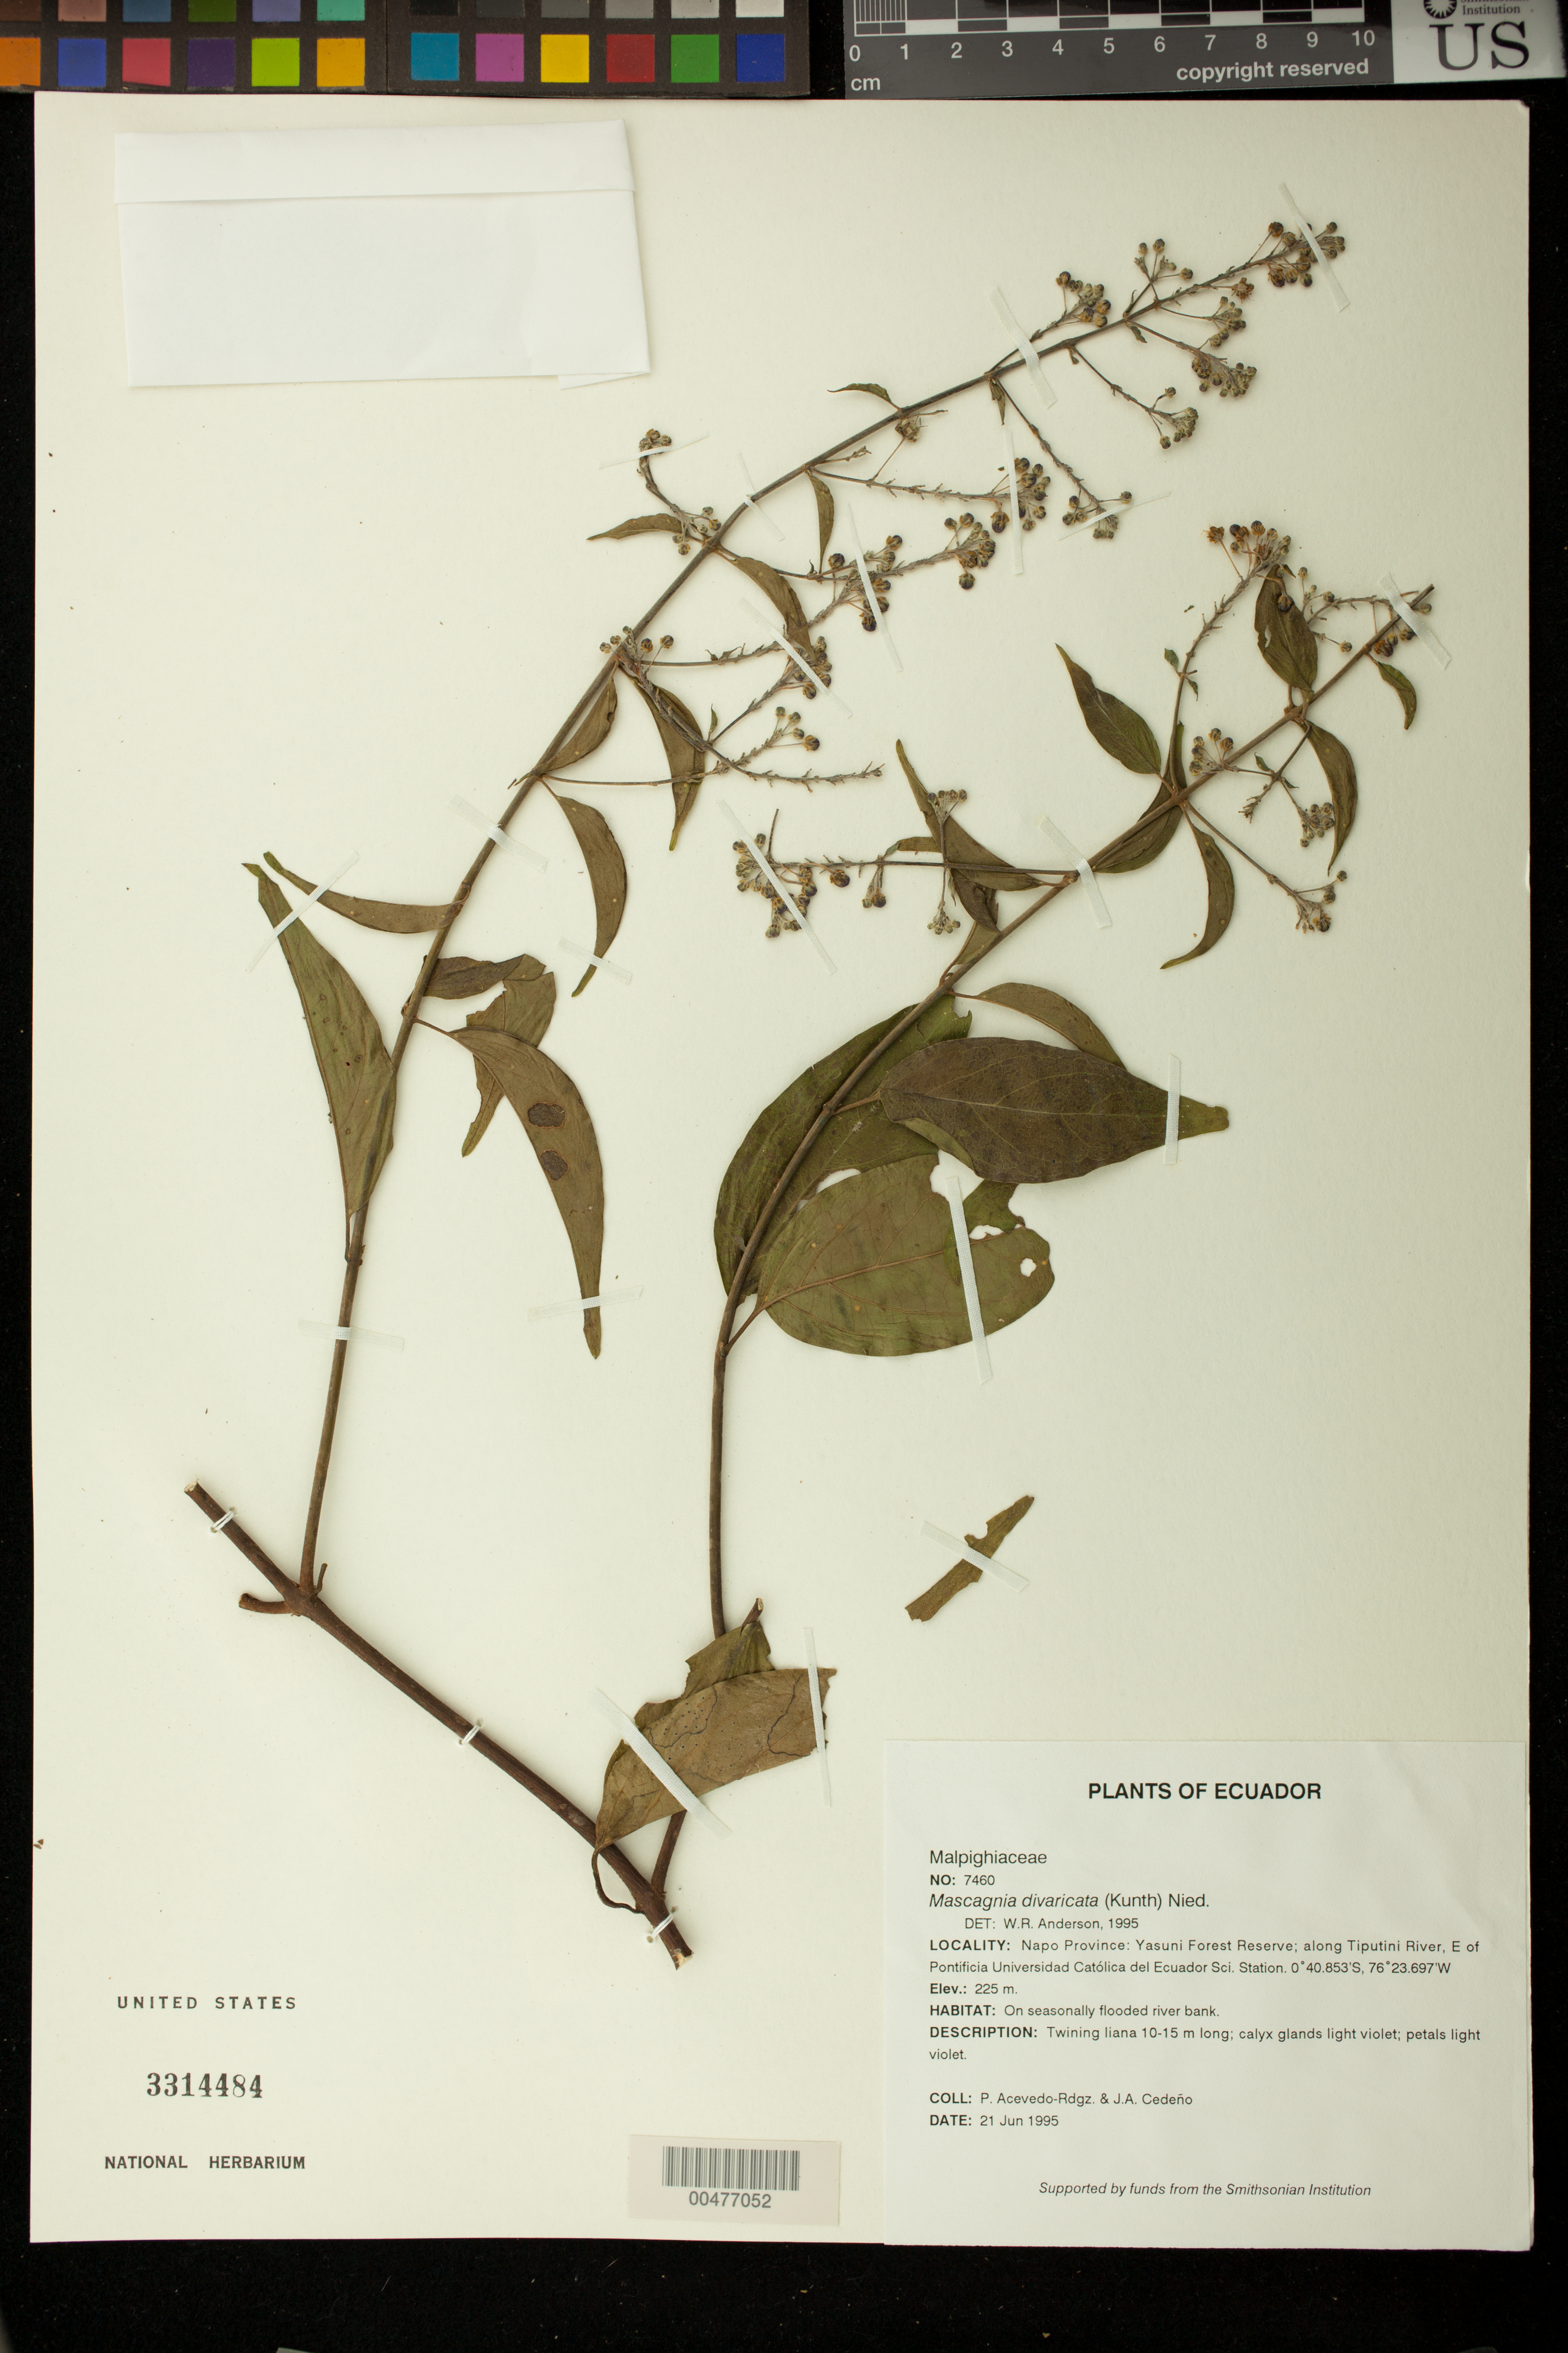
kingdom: Plantae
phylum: Tracheophyta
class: Magnoliopsida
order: Malpighiales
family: Malpighiaceae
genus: Mascagnia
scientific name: Mascagnia divaricata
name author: (Kunth) Nied.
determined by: Anderson, W. R., (MICH), University of Michigan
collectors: P. Acevedo-Rodr. & J. A. Cedeño M.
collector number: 7460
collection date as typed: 21 Jun 1995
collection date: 1995-06-21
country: Ecuador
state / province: Napo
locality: Napo Province: Yasuni Forest Reserve; along Tiputini River, E of Pontificia Universidad Católica del Ecuador Sci. Station.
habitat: On seasonally flooded river bank.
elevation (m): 225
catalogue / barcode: US 3314484